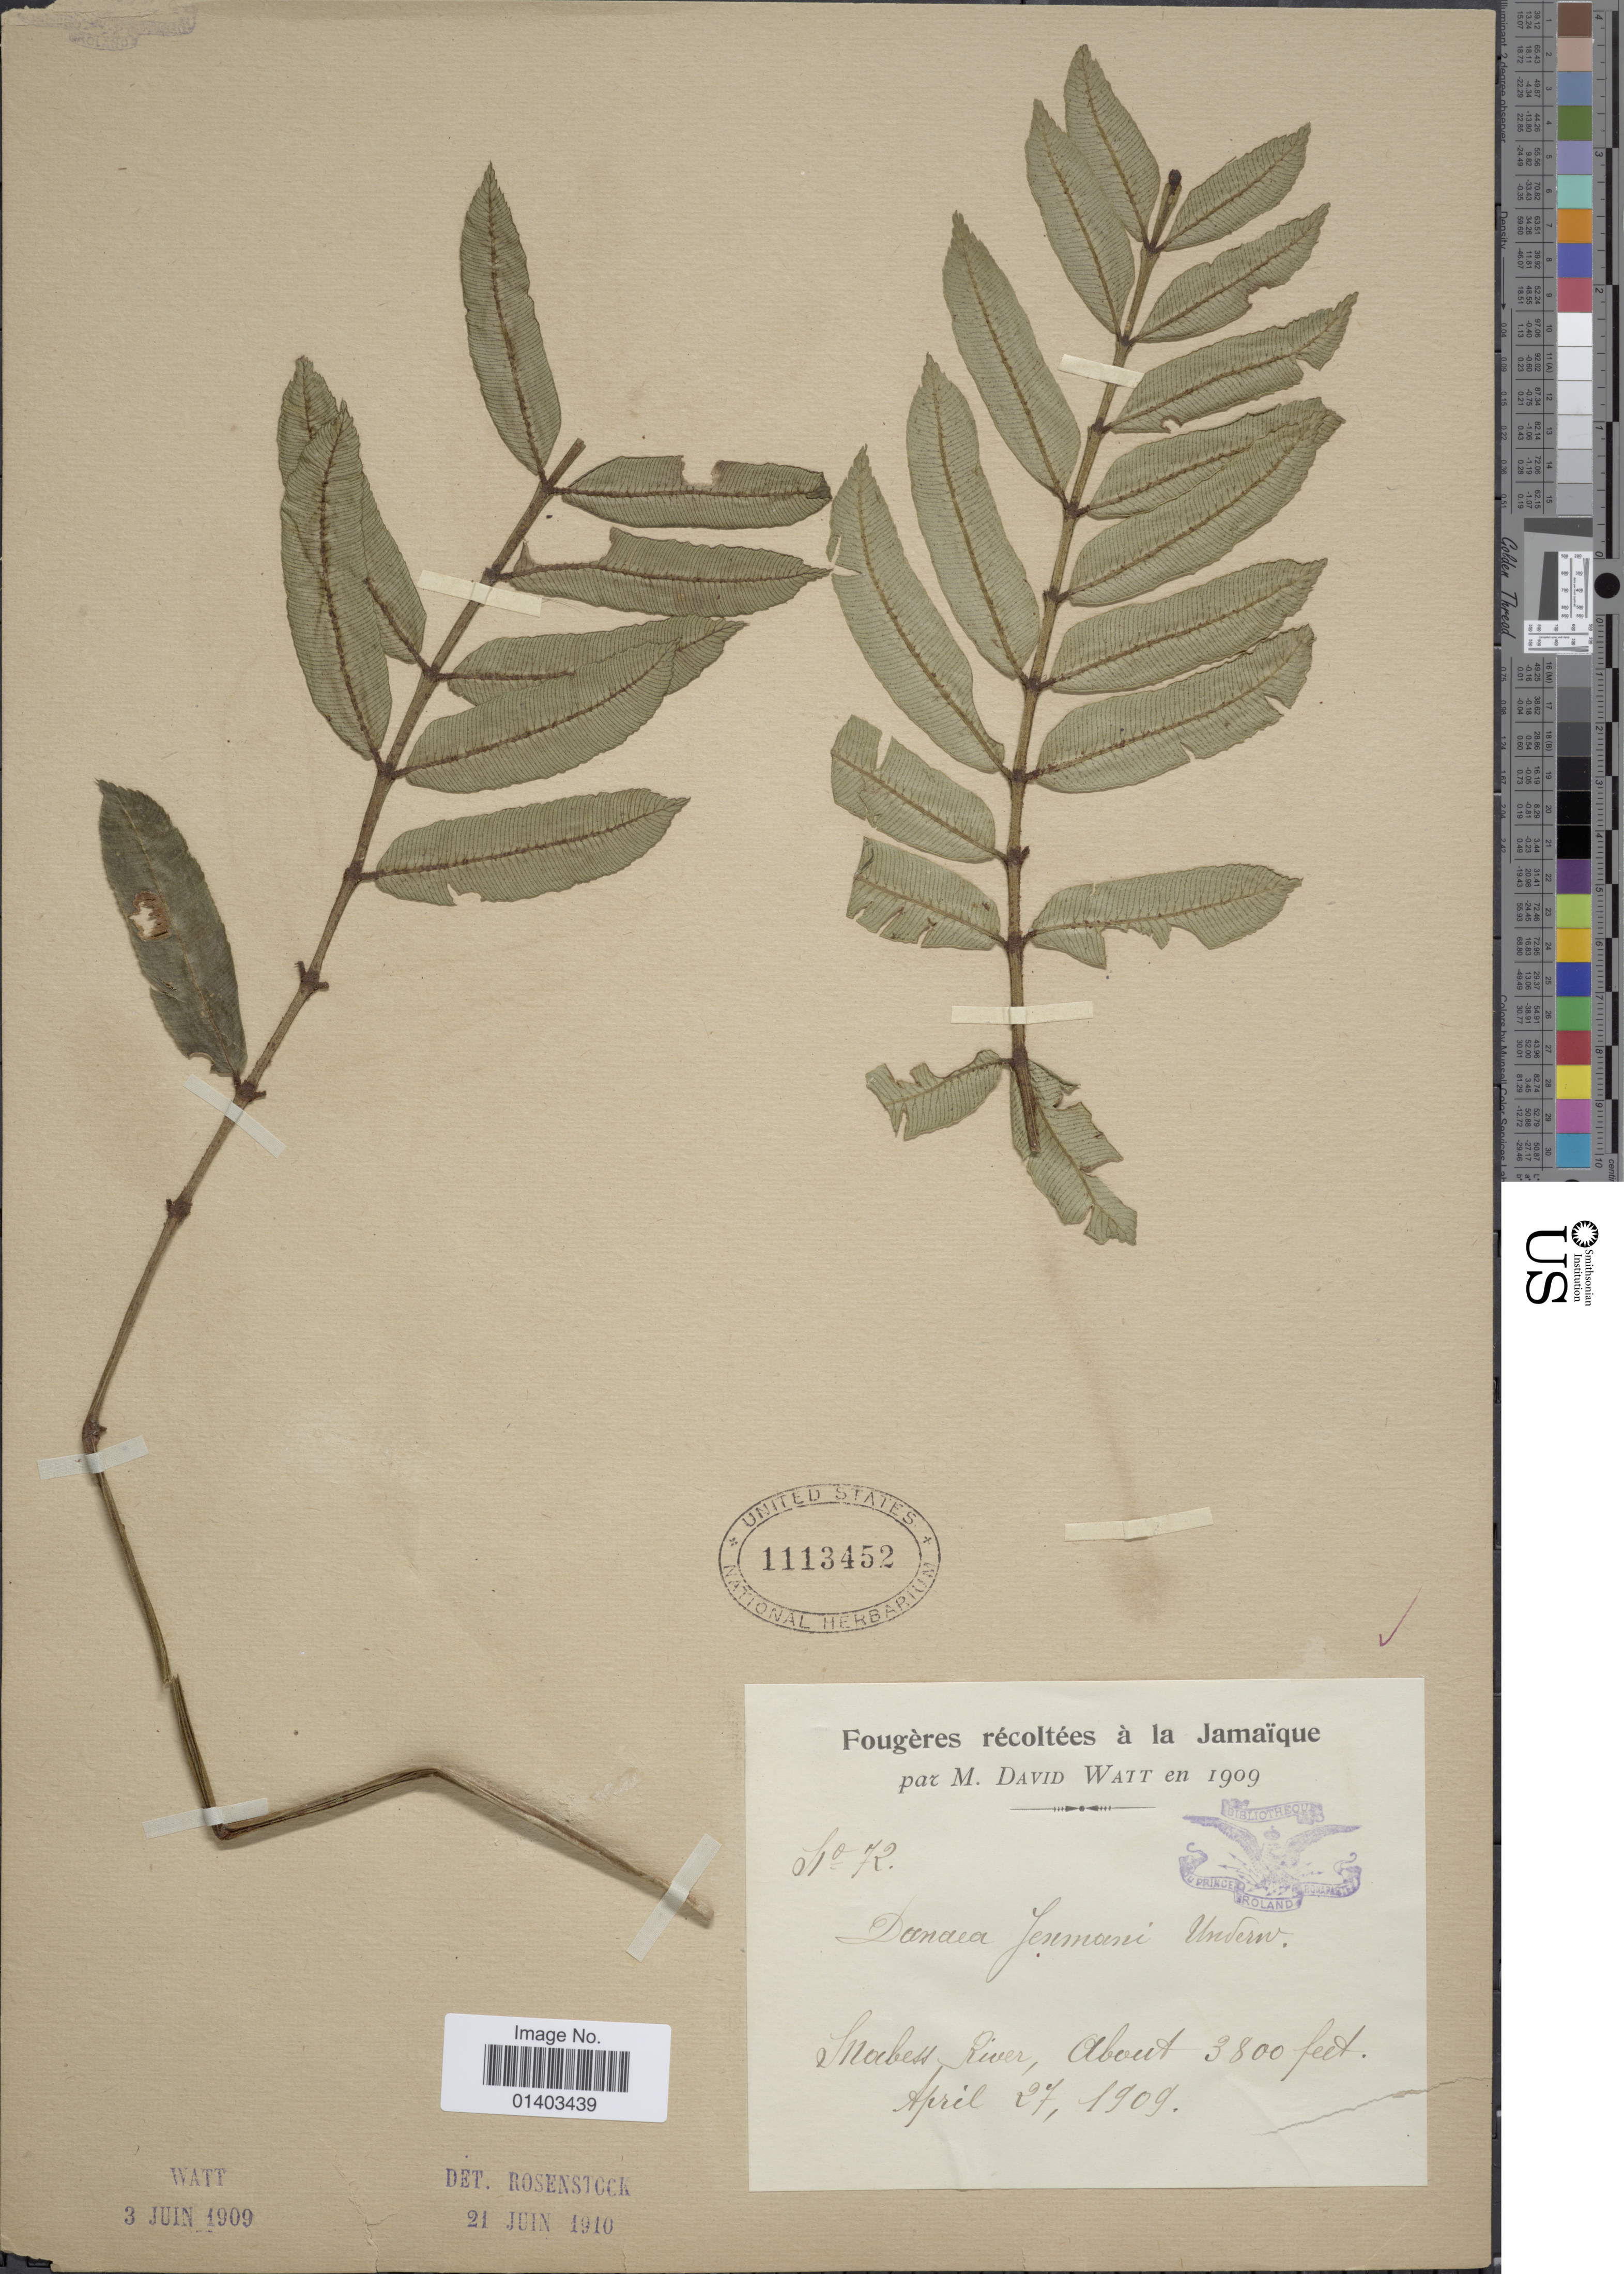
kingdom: Plantae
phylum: Tracheophyta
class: Polypodiopsida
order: Marattiales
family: Marattiaceae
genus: Danaea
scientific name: Danaea x jenmanii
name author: Underw.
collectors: M. Watt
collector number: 72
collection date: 1909-04-27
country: Jamaica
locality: Mabess River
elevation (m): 1158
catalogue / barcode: US 1113452